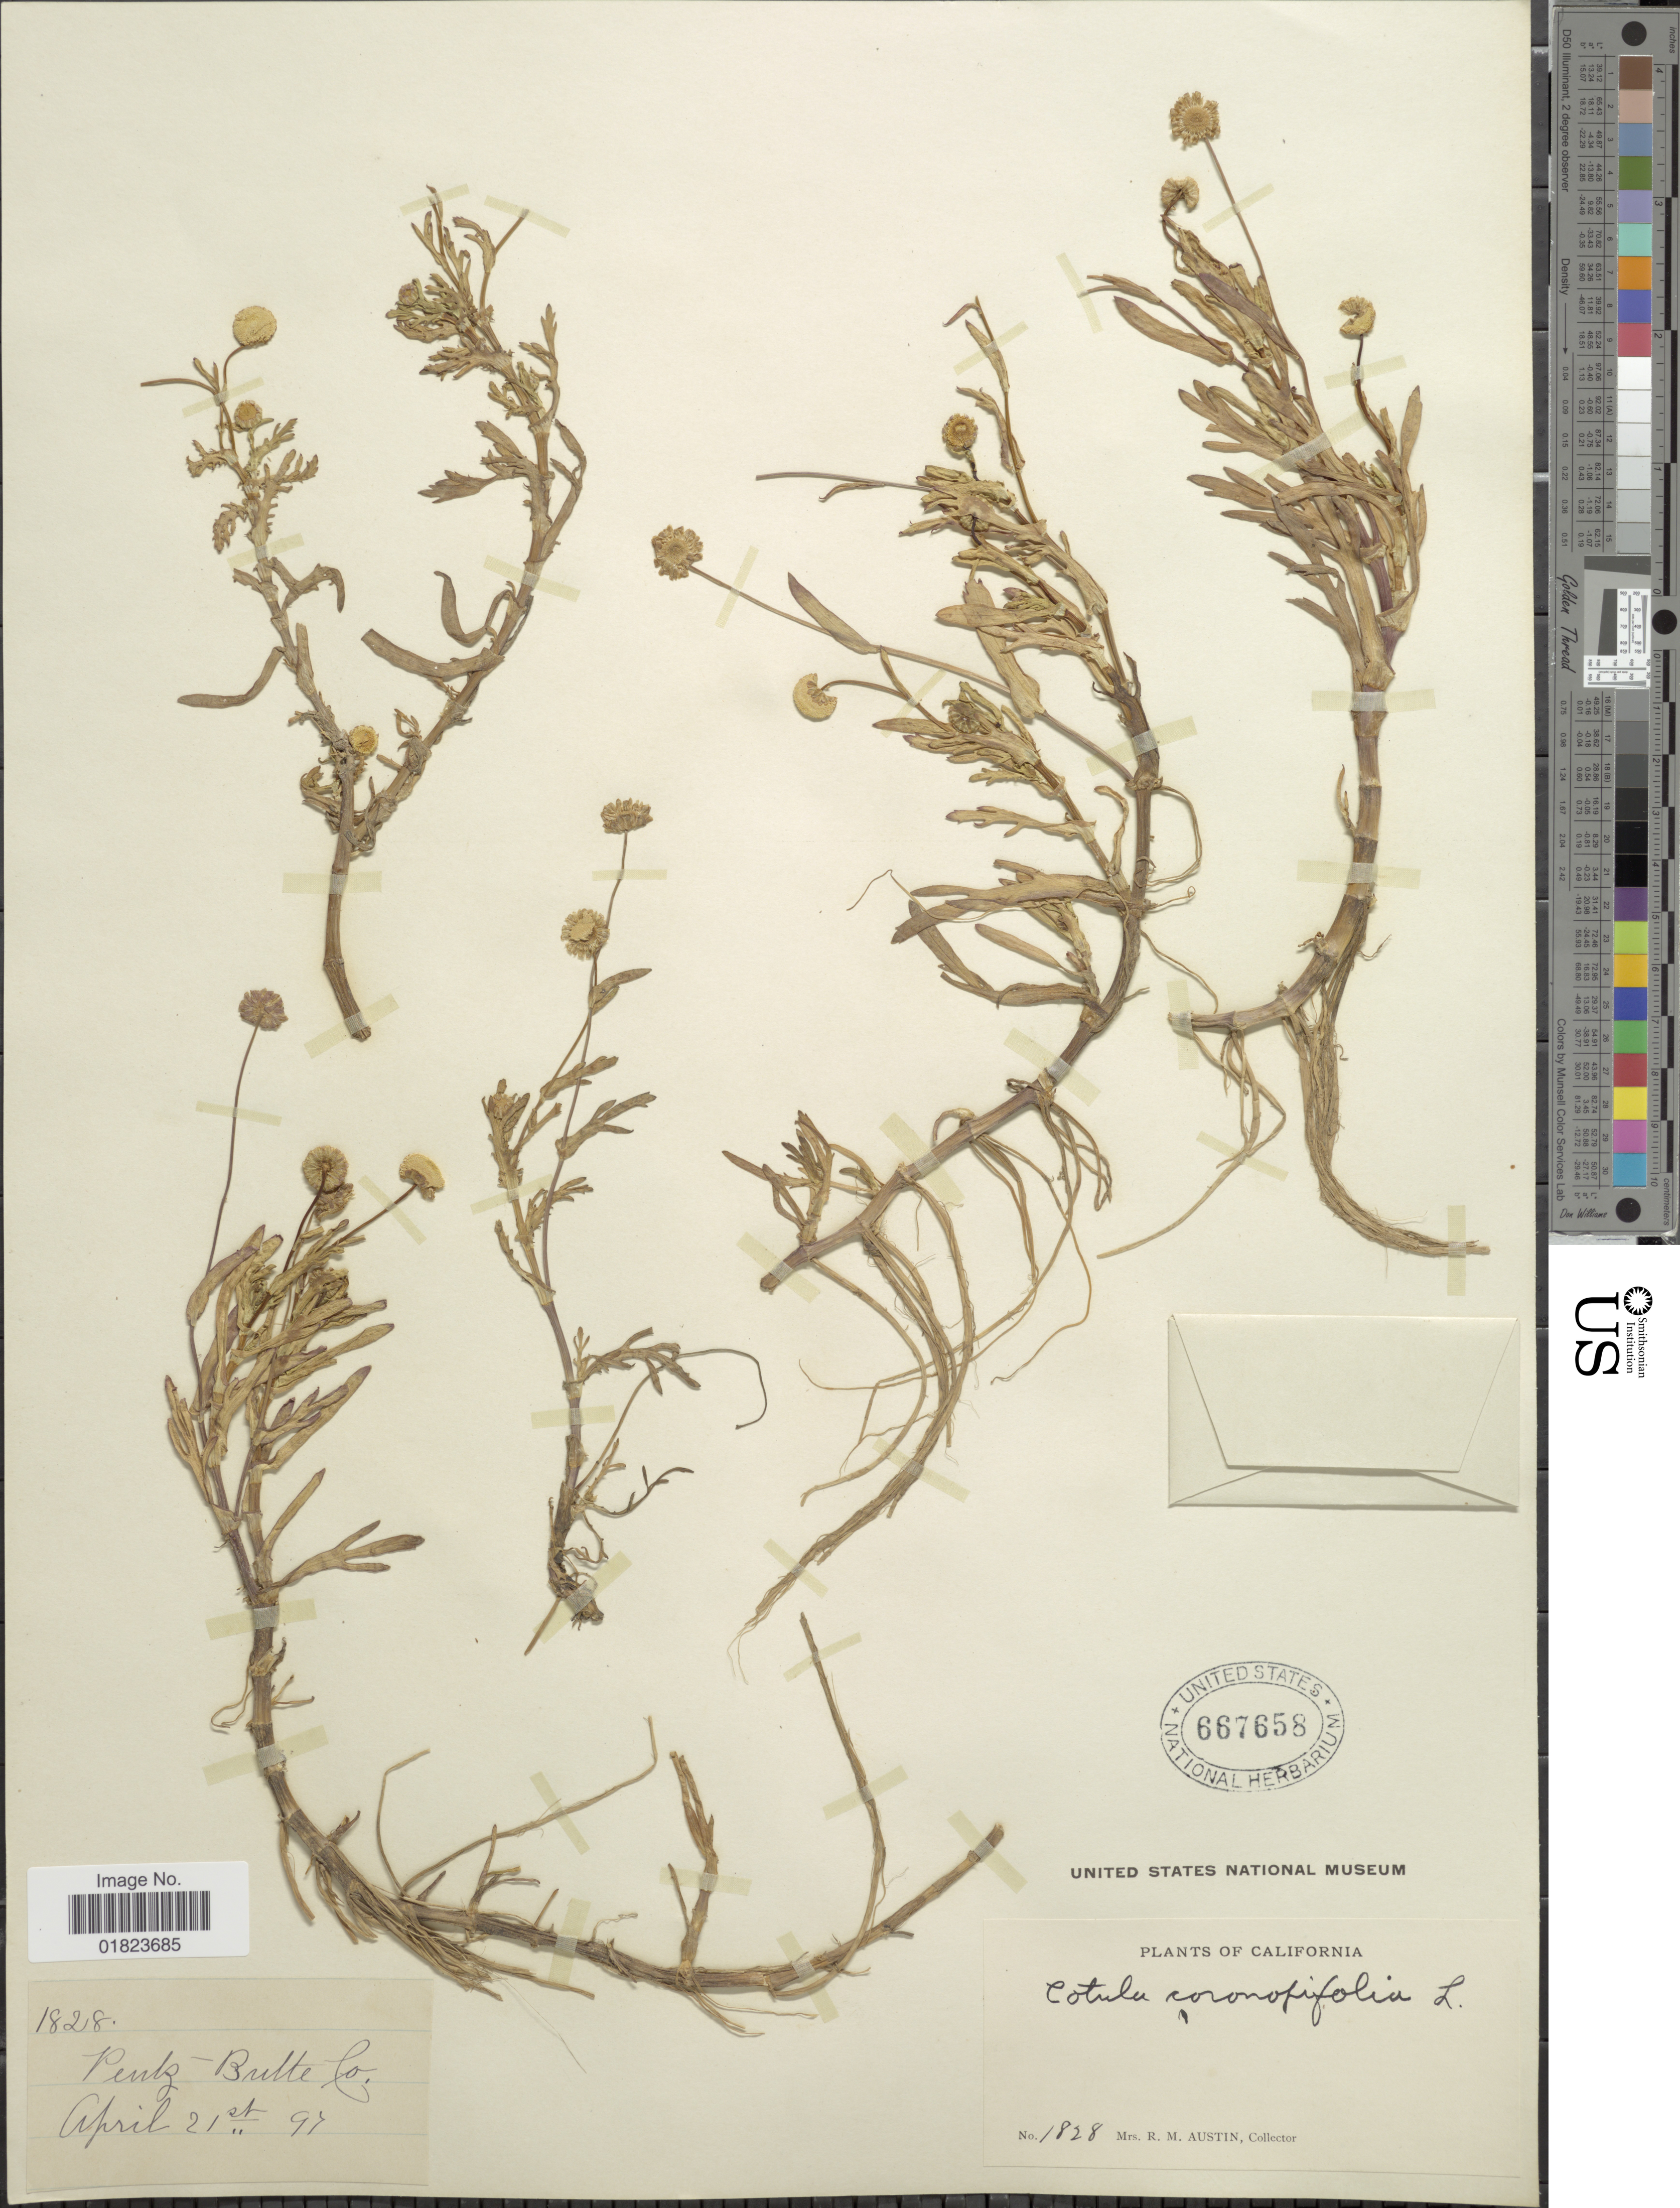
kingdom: Plantae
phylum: Tracheophyta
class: Magnoliopsida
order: Asterales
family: Asteraceae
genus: Cotula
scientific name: Cotula coronopifolia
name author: L.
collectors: R. Austin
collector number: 1828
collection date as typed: Transcribed d/m/y: 21/4/97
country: United States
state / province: California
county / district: Butte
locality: California. Pentz-Butte Co.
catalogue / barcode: US 667658